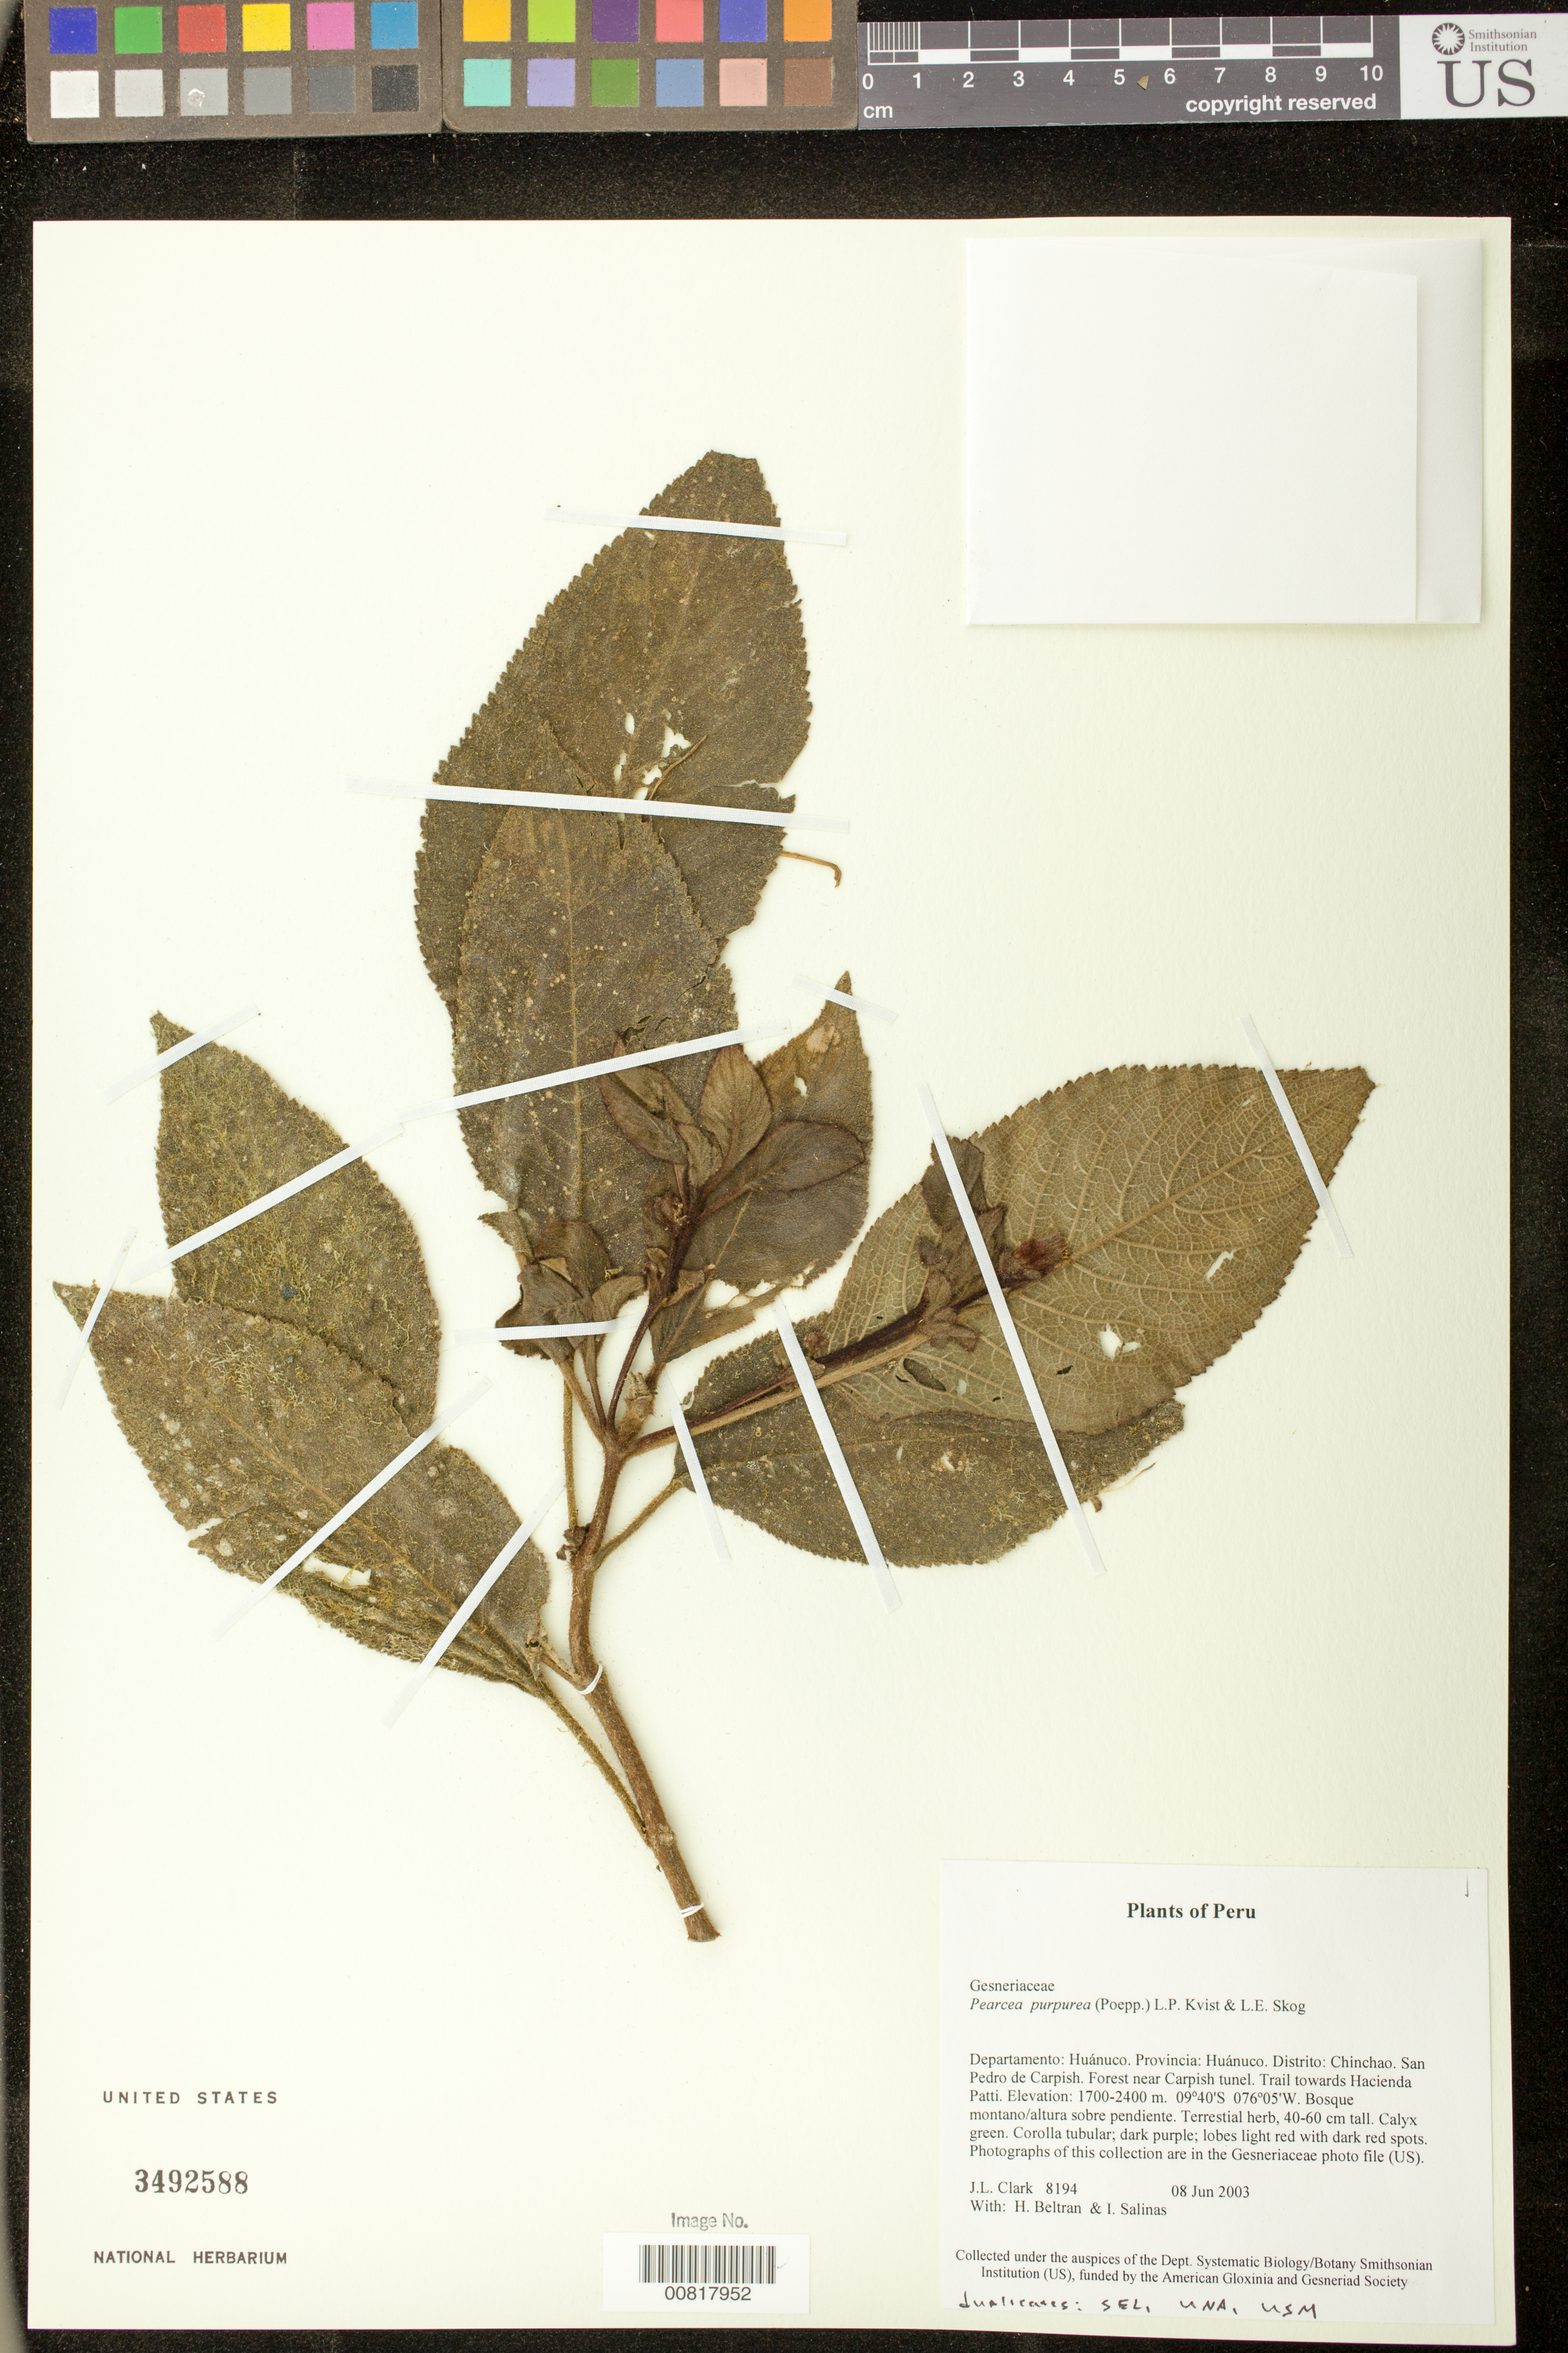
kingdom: Plantae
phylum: Tracheophyta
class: Magnoliopsida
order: Lamiales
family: Gesneriaceae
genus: Pearcea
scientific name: Pearcea purpurea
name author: (Poepp.) L.P. Kvist & L.E. Skog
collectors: J. L. Clark, H. Beltran & I. Salinas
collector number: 8194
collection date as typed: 08 Jun 2003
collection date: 2003-06-08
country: Peru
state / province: Huánuco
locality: Huánuco. Distrito: Chinchao. San Pedro de Carpish. Forest near Carpish tunel. Trail towards Hacienda Patti.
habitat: Bosque montano/altura sobre pendiente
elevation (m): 1700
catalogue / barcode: US 3492588